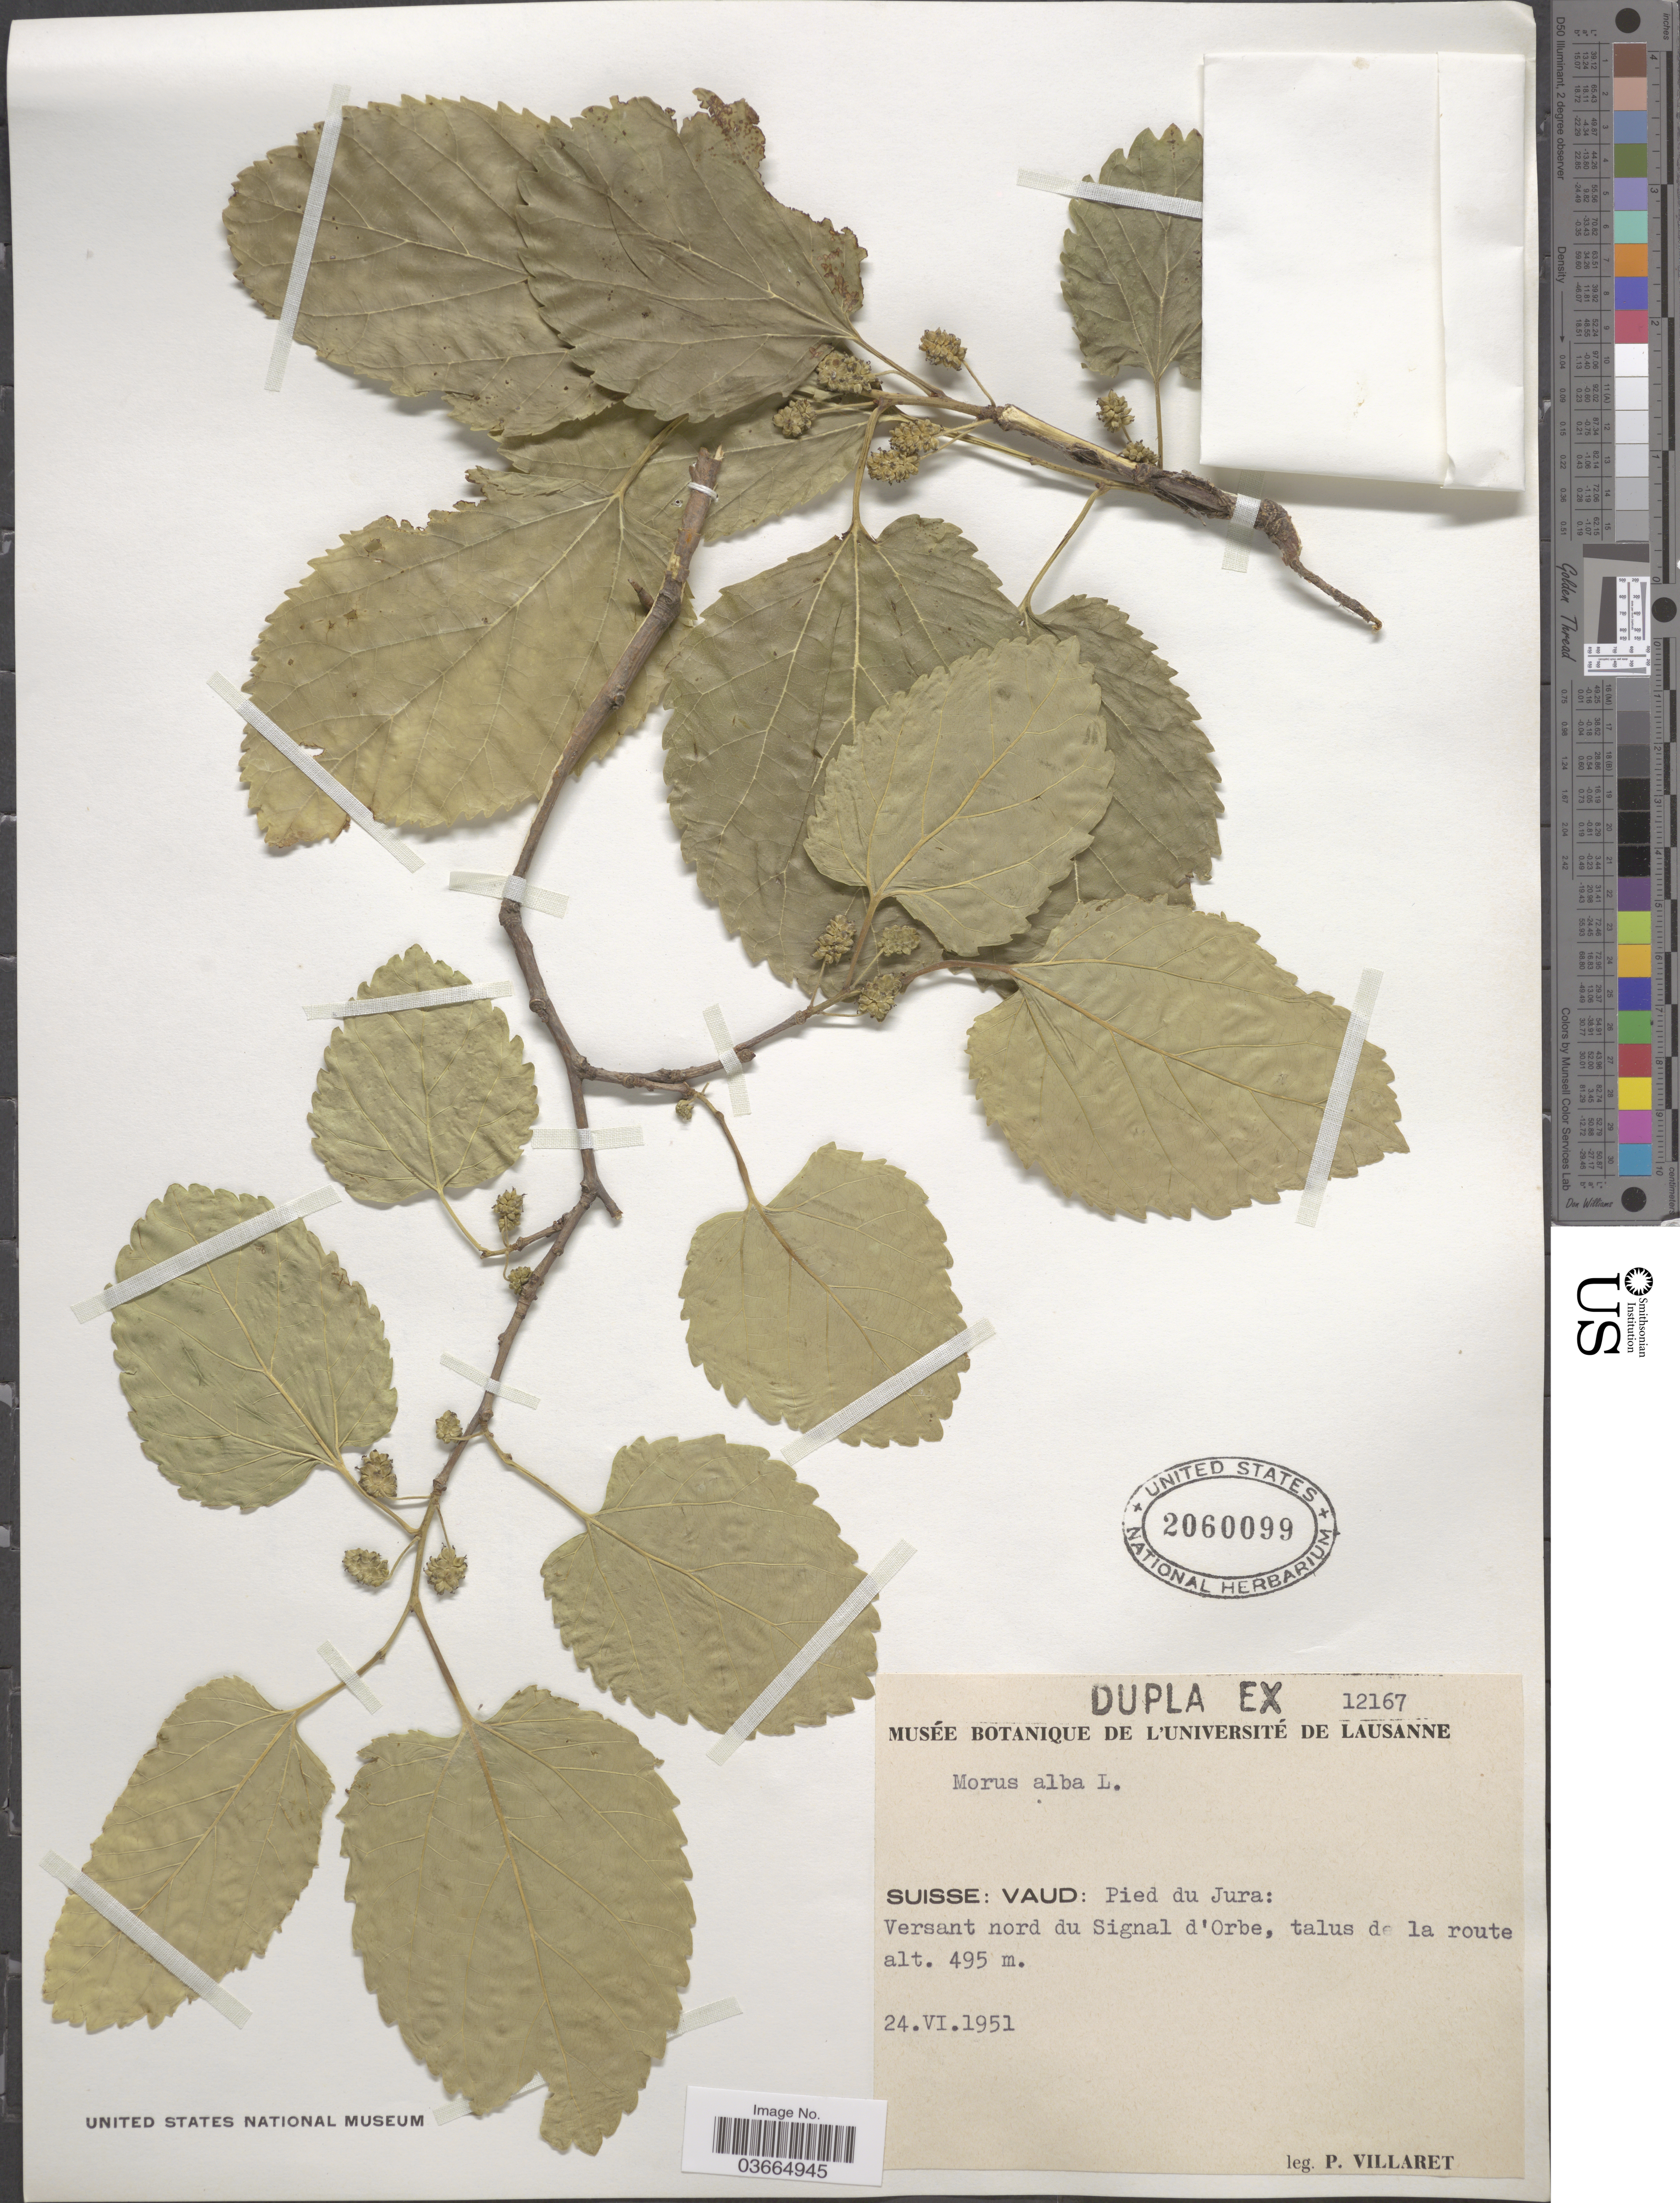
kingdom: Plantae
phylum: Tracheophyta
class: Magnoliopsida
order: Rosales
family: Moraceae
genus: Morus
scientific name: Morus alba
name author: L.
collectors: P. Villaret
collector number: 12167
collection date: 1951-06-24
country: Switzerland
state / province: Vaud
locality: Suisse: Vaud: Pied du Jura: Versant nord du Signal d'Orbe, talus de la route.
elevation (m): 495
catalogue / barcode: US 2060099